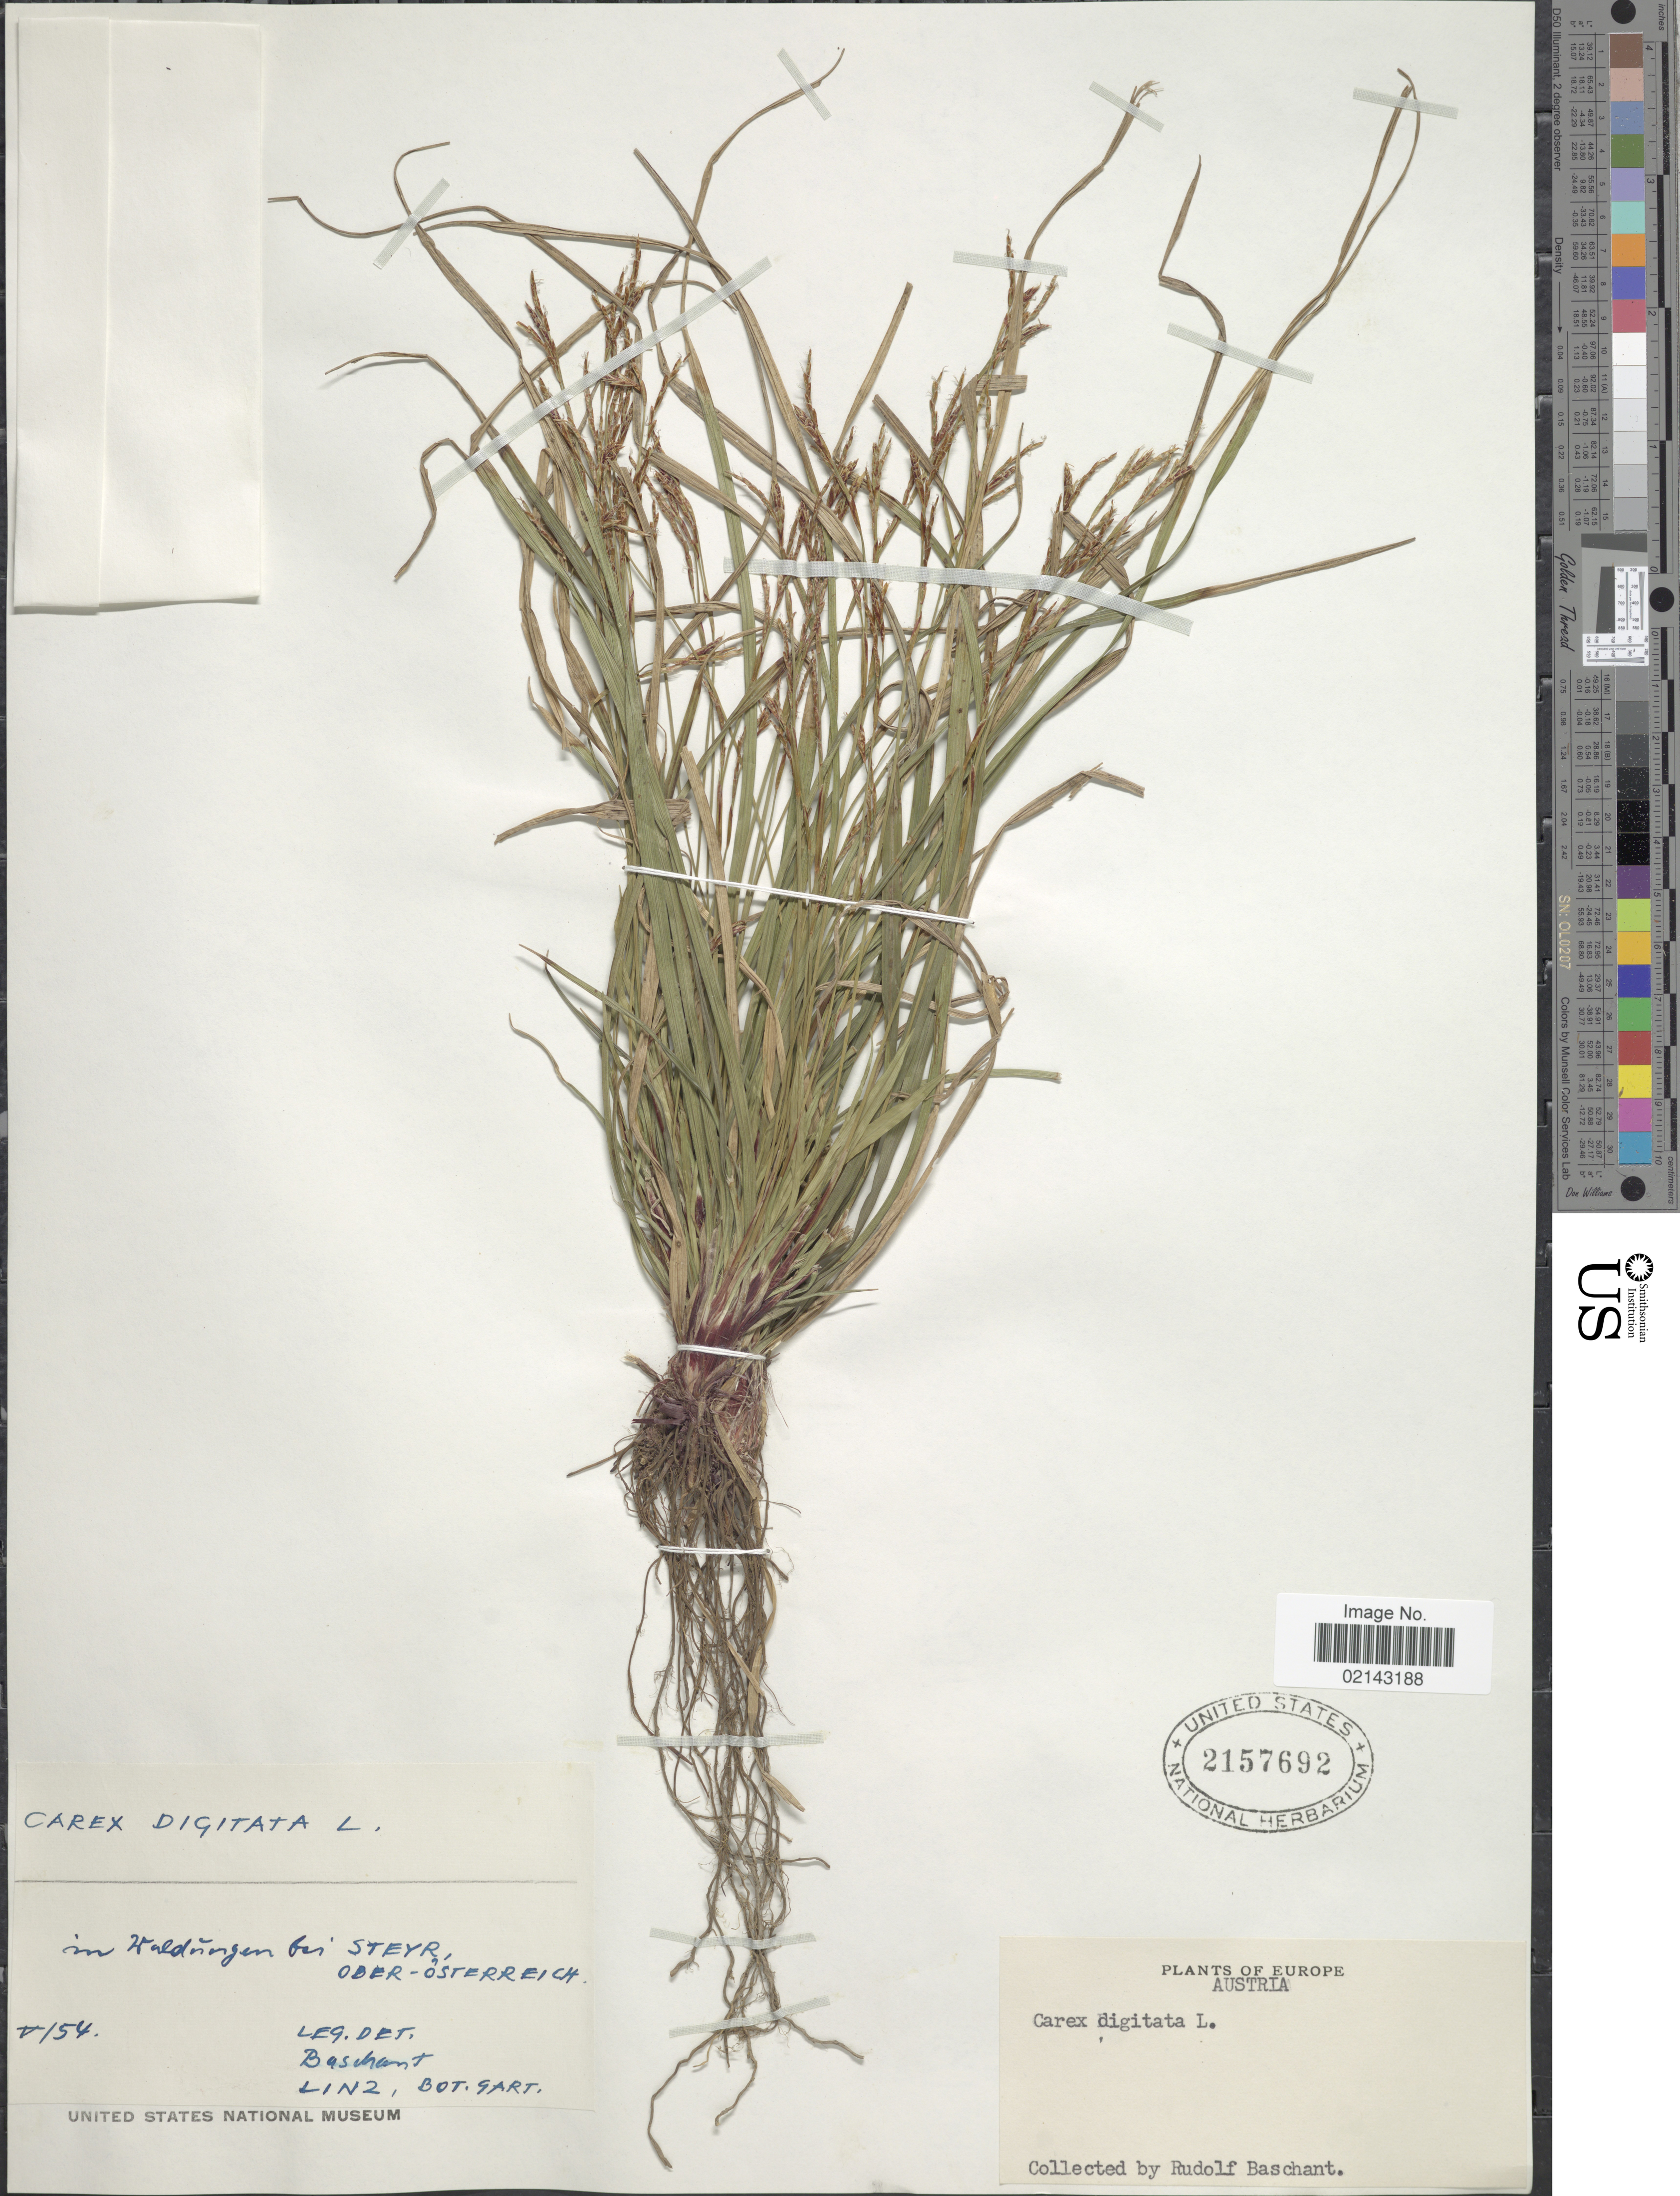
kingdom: Plantae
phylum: Tracheophyta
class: Liliopsida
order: Poales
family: Cyperaceae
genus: Carex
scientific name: Carex digitata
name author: L.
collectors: R. Baschant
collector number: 154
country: Austria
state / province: Oberosterreich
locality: In Waldingen bei Steyr, Ober-Osterreich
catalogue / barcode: US 2157692